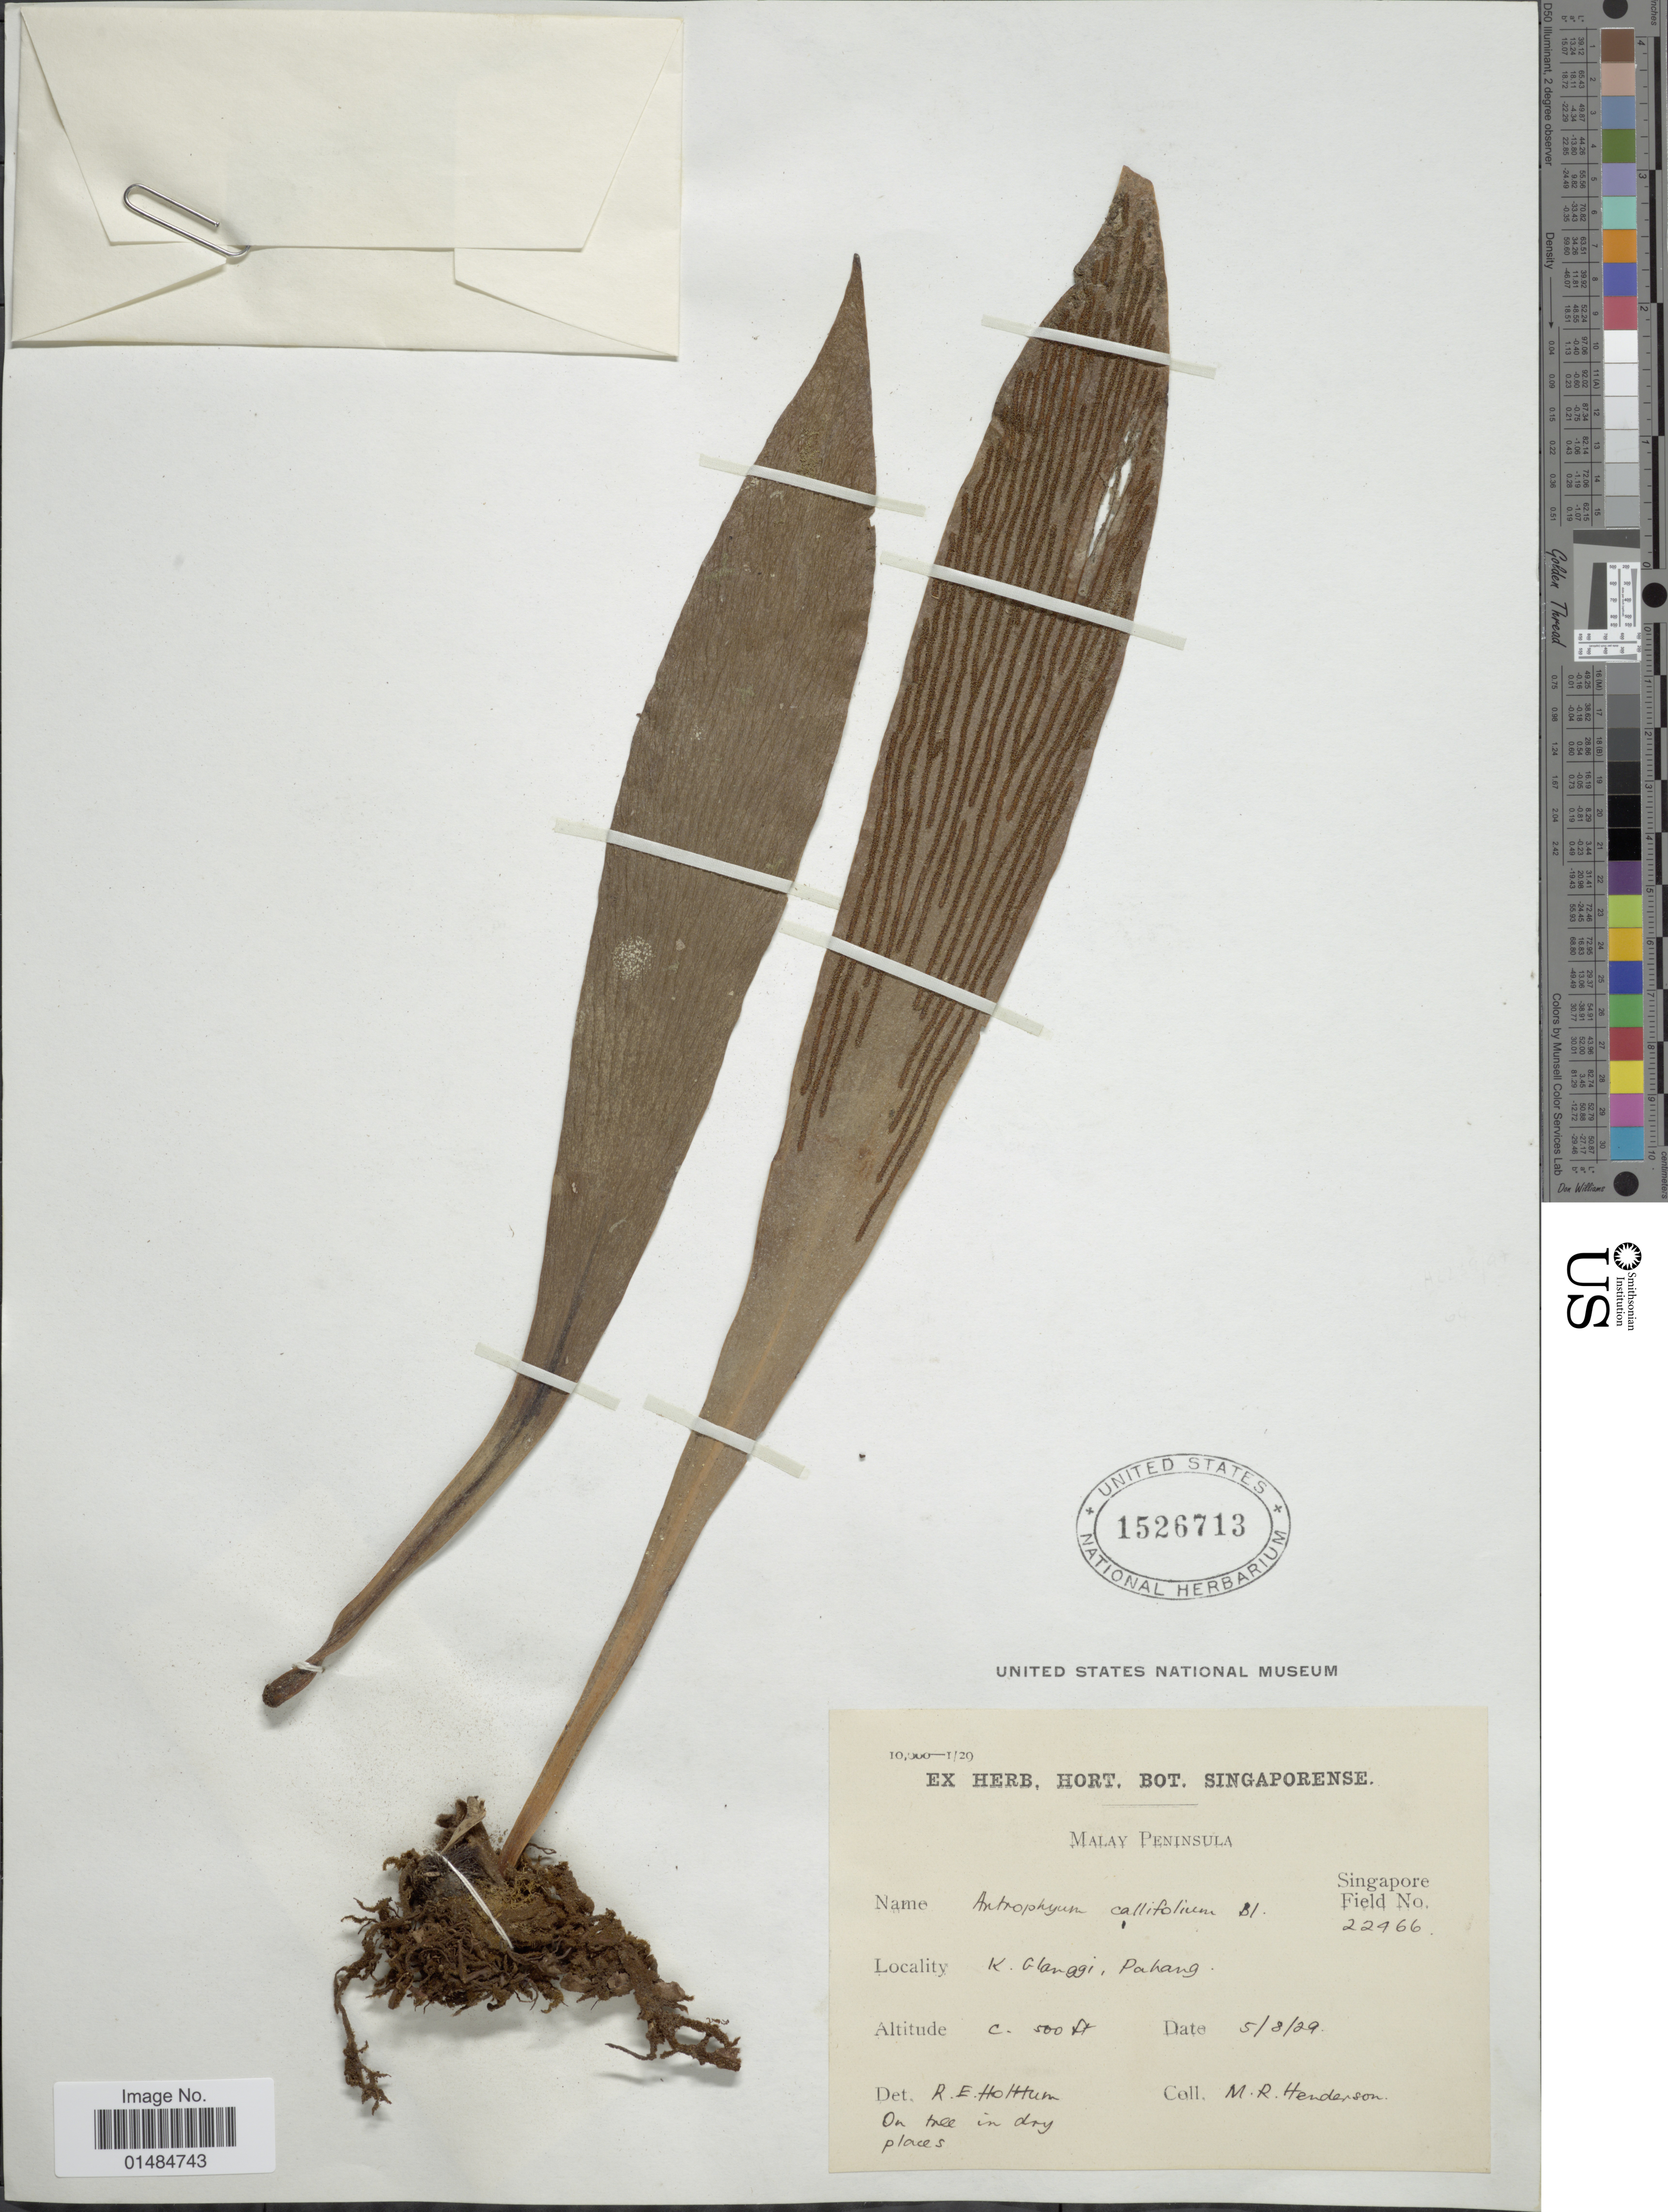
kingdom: Plantae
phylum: Tracheophyta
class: Polypodiopsida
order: Polypodiales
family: Pteridaceae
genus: Antrophyum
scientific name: Antrophyum callifolium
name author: Blume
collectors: M. Henderson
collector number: Singapore Field 22466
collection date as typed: Transcribed d/m/y: 5/8/29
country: Malaysia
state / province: Pahang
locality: Malay Peninsula, K. Glanggi, Pahang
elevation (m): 152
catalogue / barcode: US 1526713